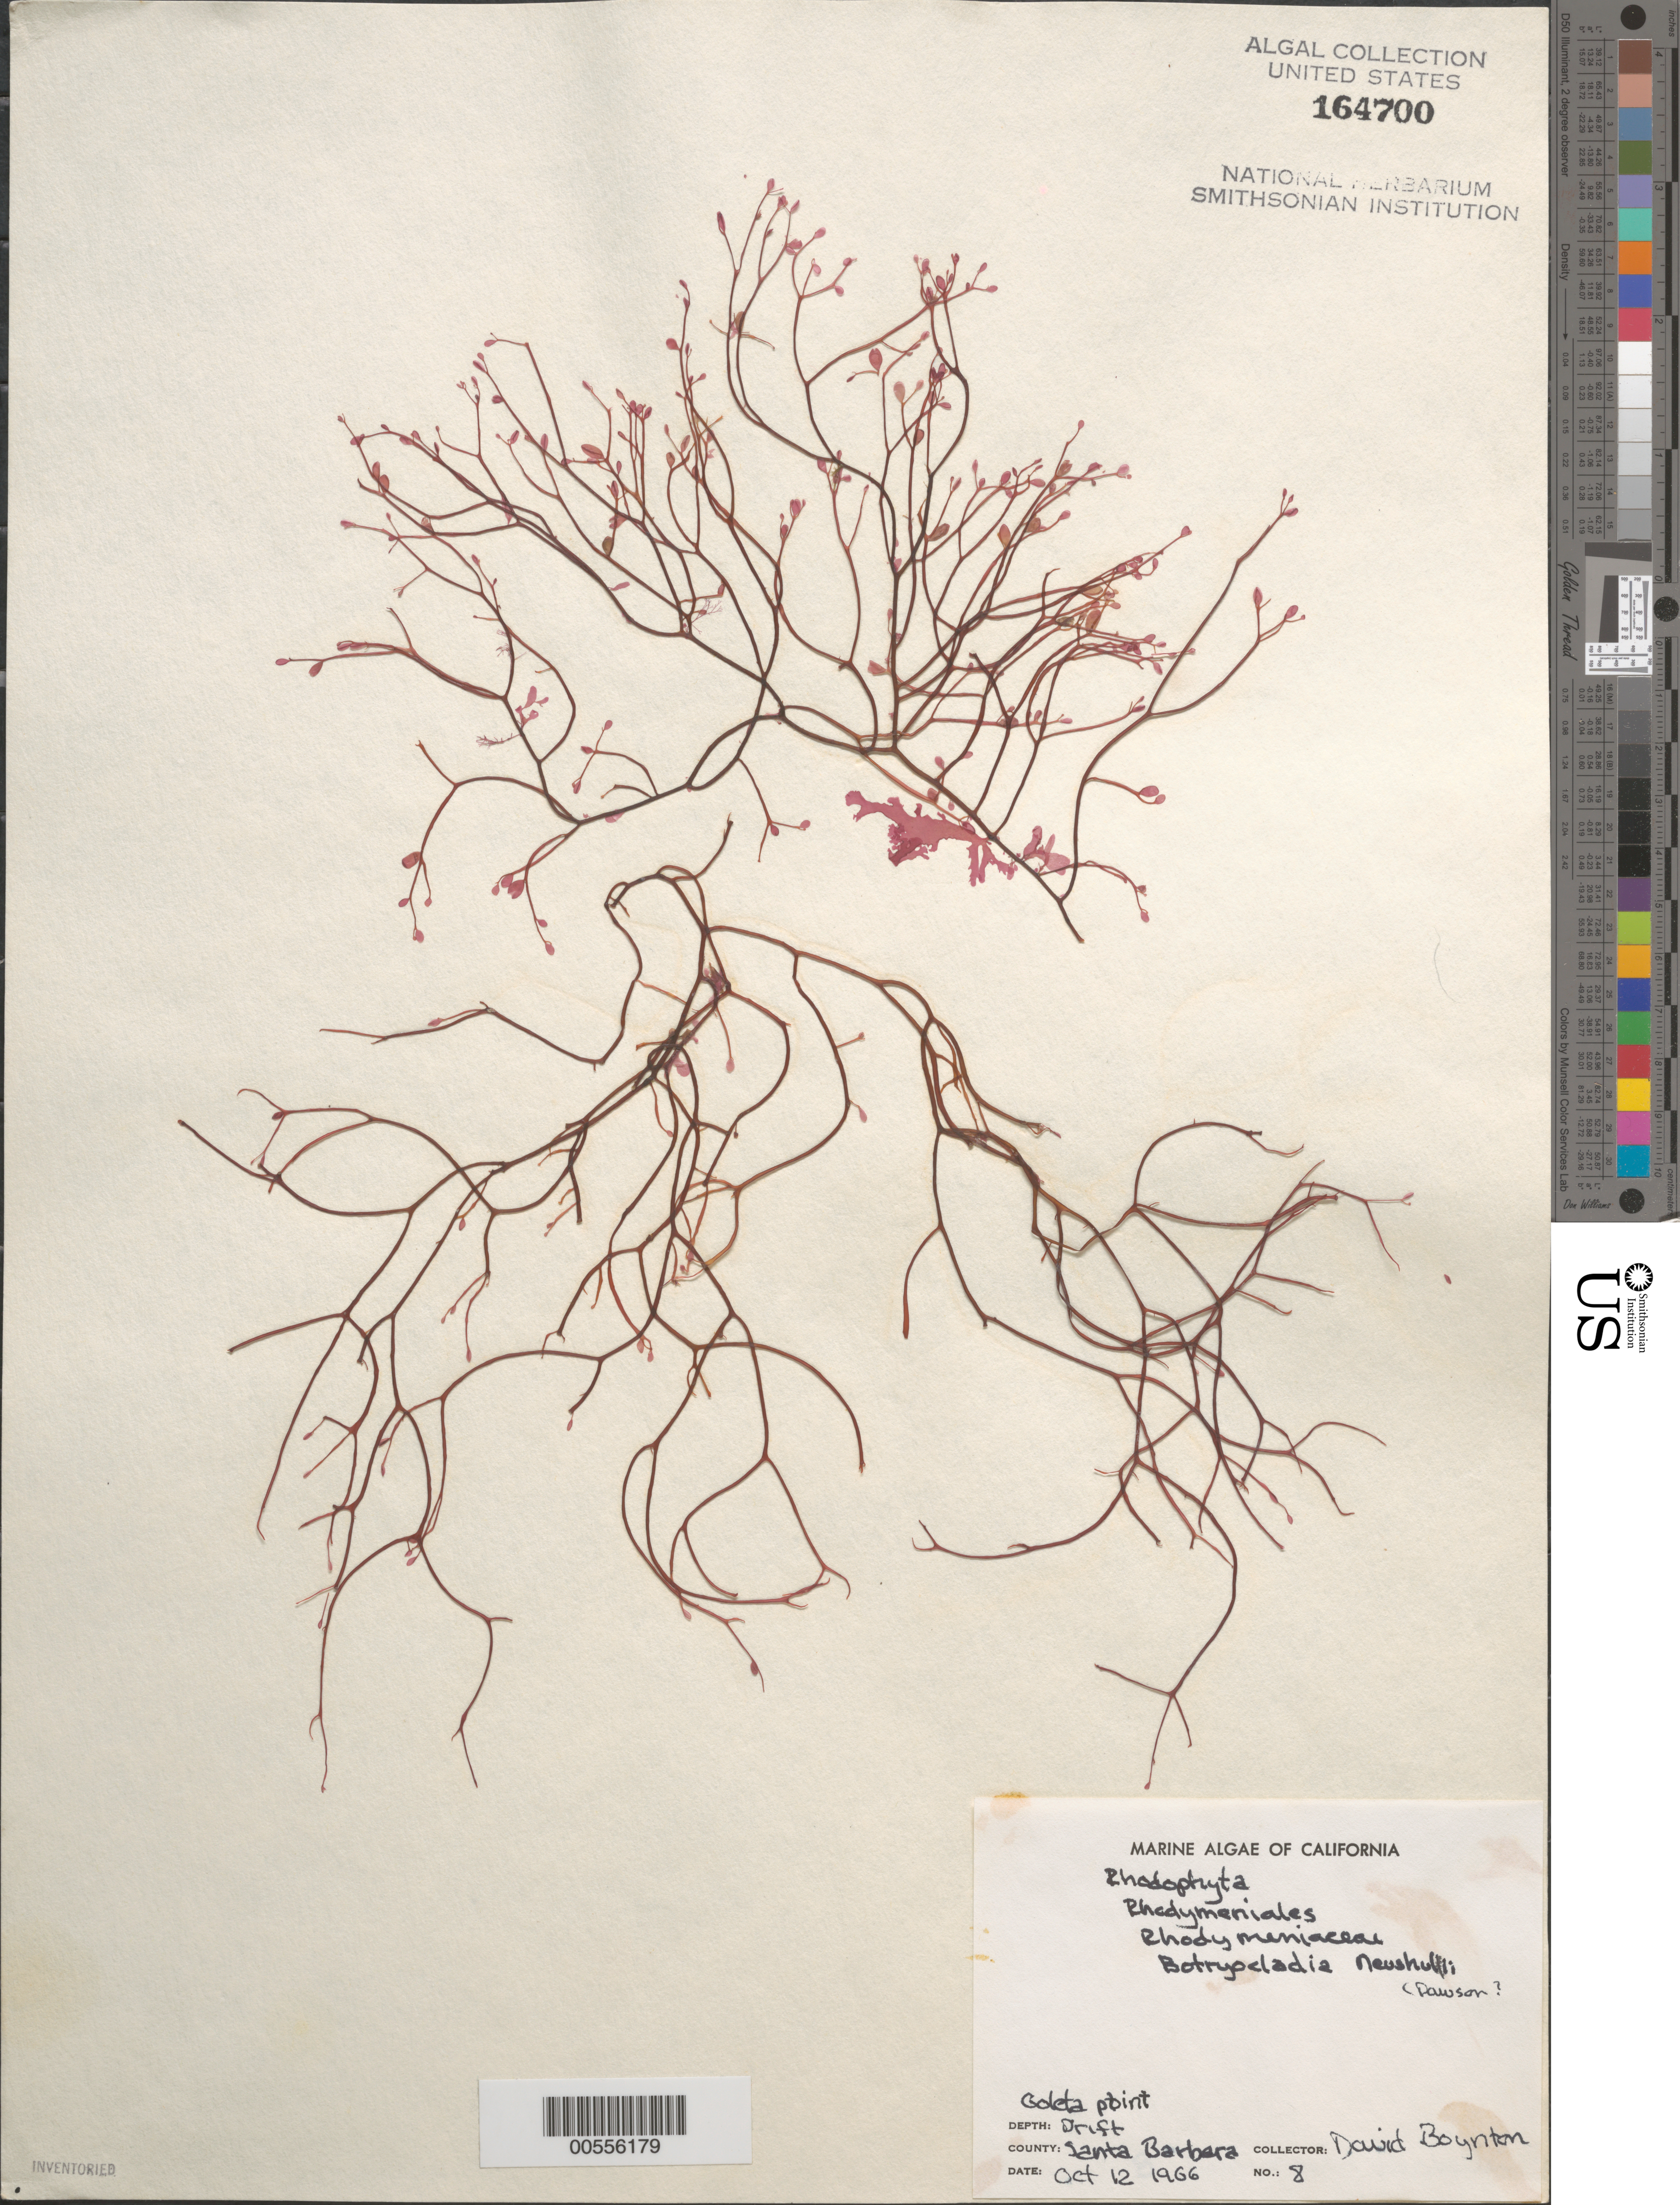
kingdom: Plantae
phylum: Rhodophyta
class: Florideophyceae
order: Rhodymeniales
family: Rhodymeniaceae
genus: Botryocladia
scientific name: Botryocladia neushulii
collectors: D. Boynton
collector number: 8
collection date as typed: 12 Oct 1966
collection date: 1966-10-12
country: United States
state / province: California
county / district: Santa Barbara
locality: Goleta Point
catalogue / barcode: US 164700